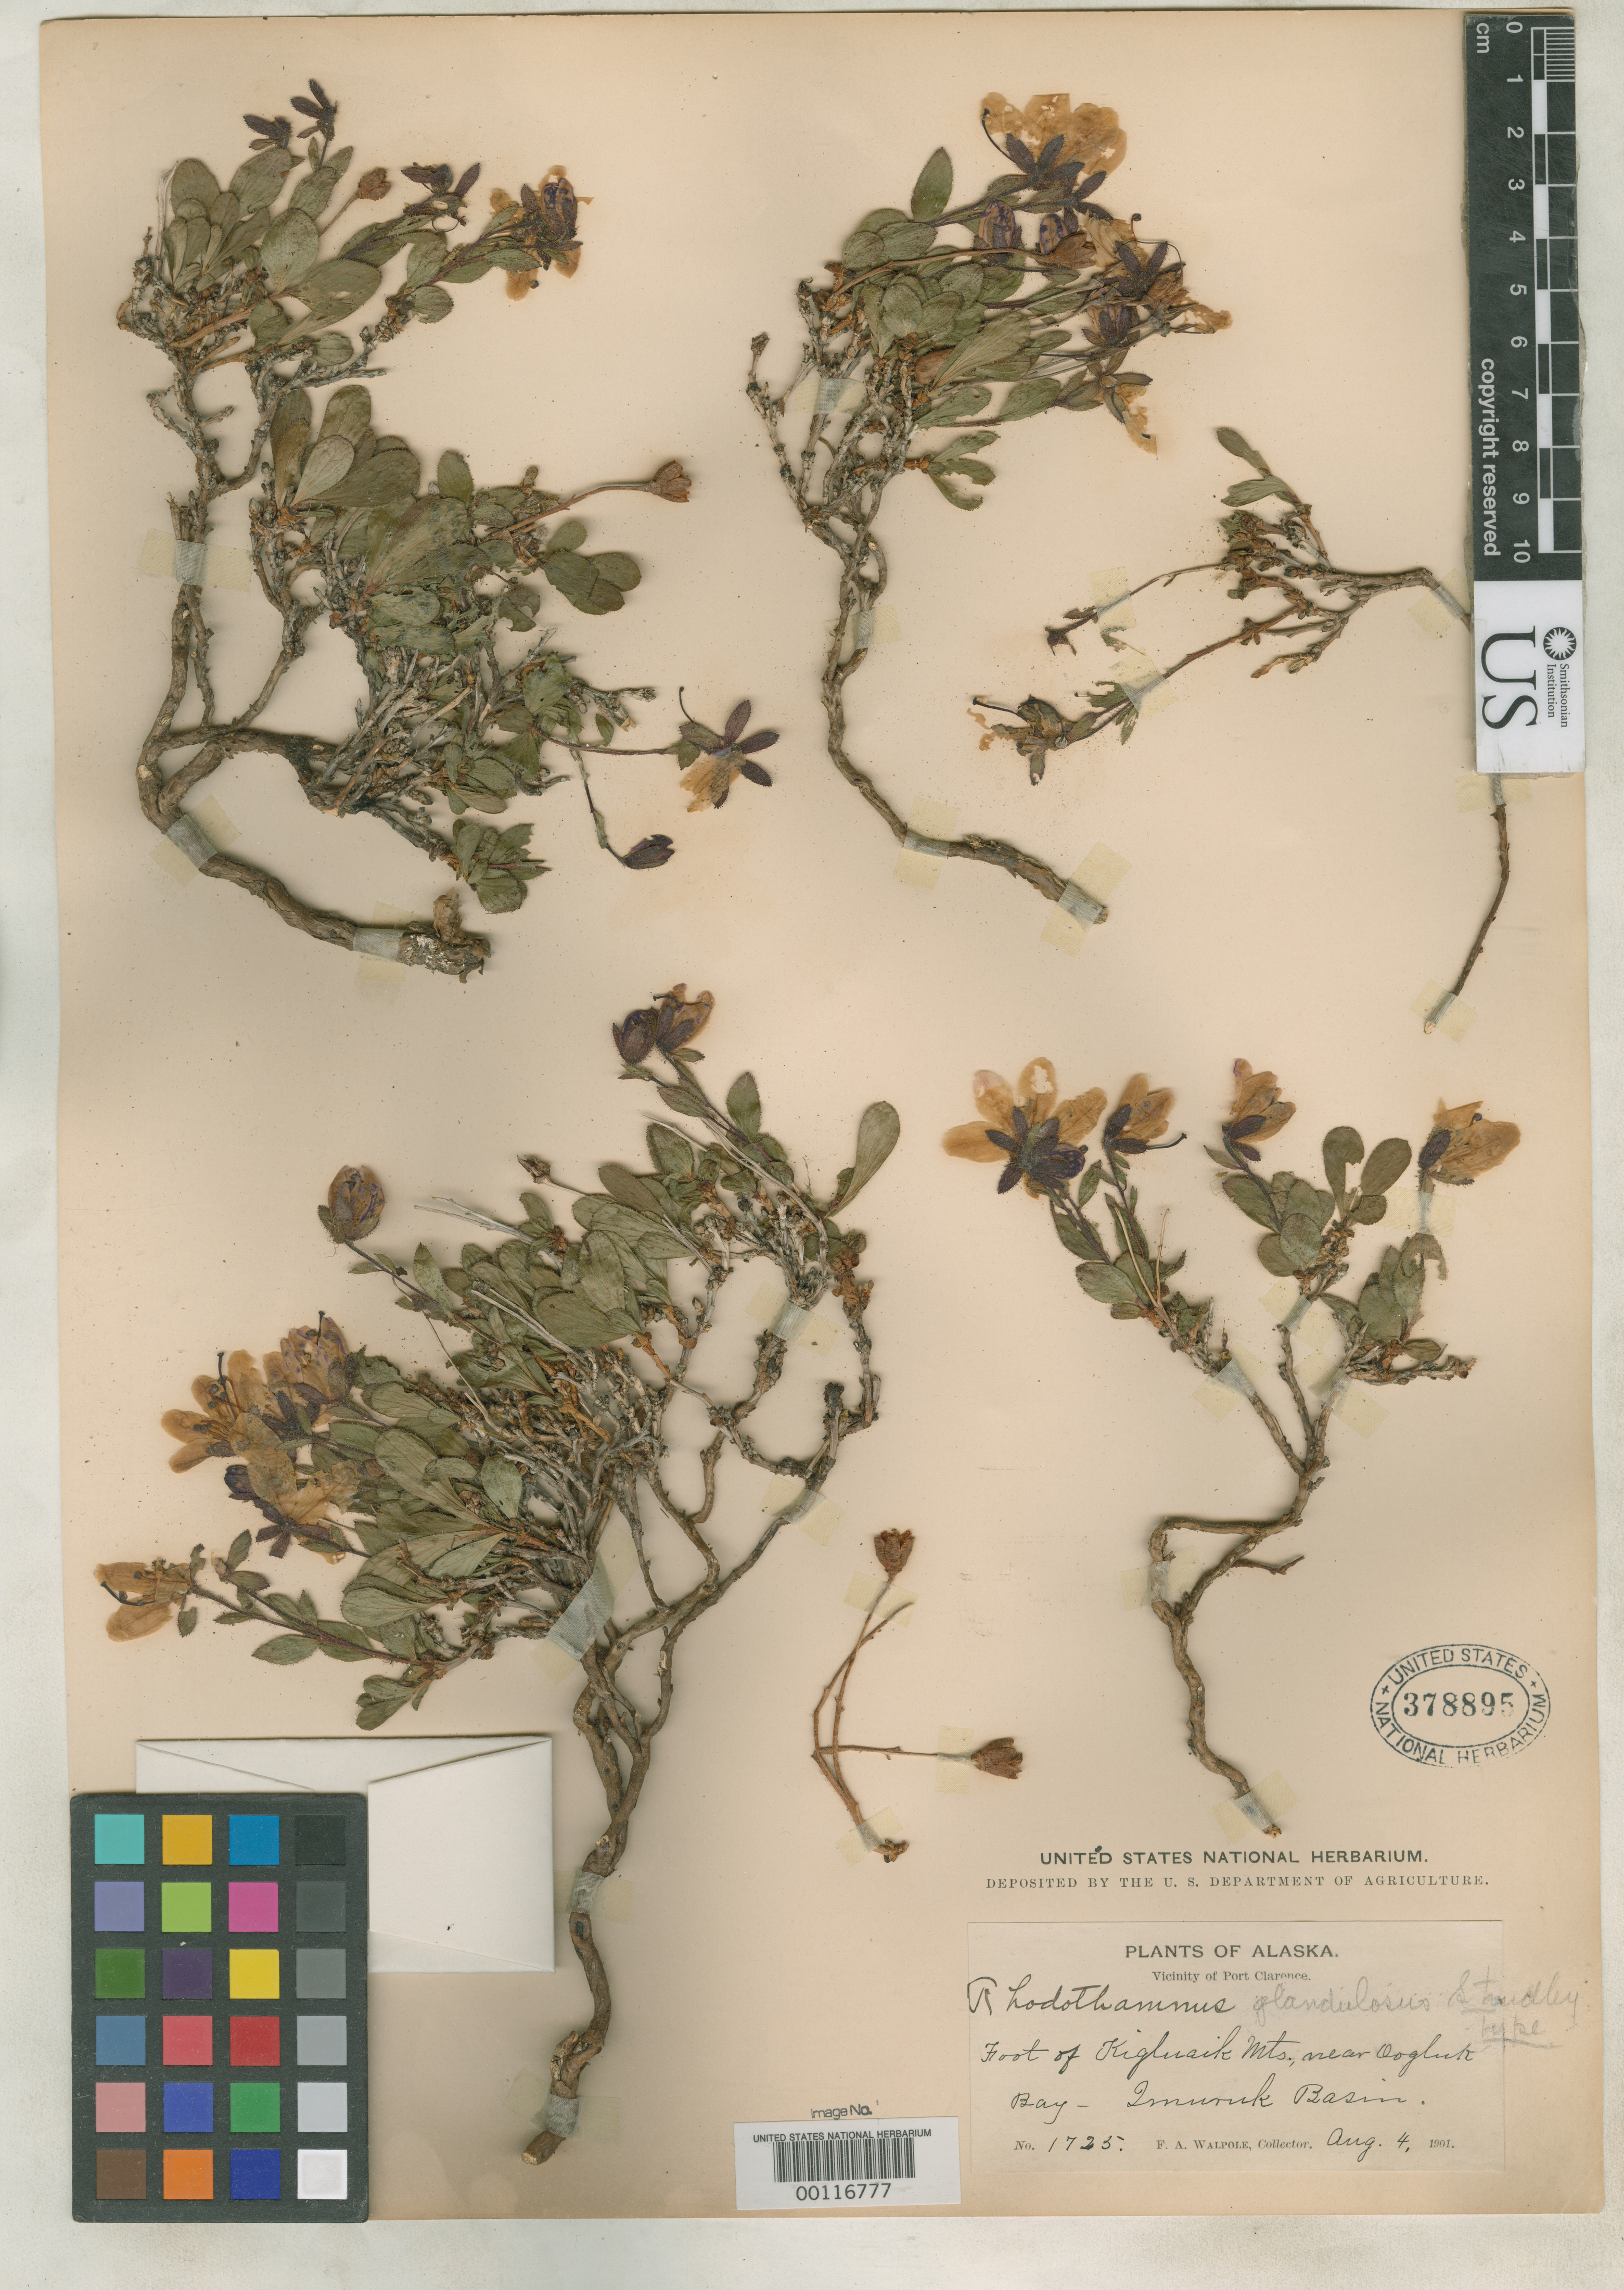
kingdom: Plantae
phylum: Tracheophyta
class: Magnoliopsida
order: Ericales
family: Ericaceae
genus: Therorhodion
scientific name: Therorhodion glandulosum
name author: Standl. ex Small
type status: Holotype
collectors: F. Walpole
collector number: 1725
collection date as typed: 04 Aug 1901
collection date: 1901-08-04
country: United States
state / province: Alaska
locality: At the foot of Kigluaik Mtns., near Oogluk Bay, Imuruk Basin, vicinity of Port Clarence.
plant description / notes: Name as annotated on specimen is "Rhodothamnus glandulosus" [ined.] but name was validated by Small as Therorhodion glandulosum.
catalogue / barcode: US 378895